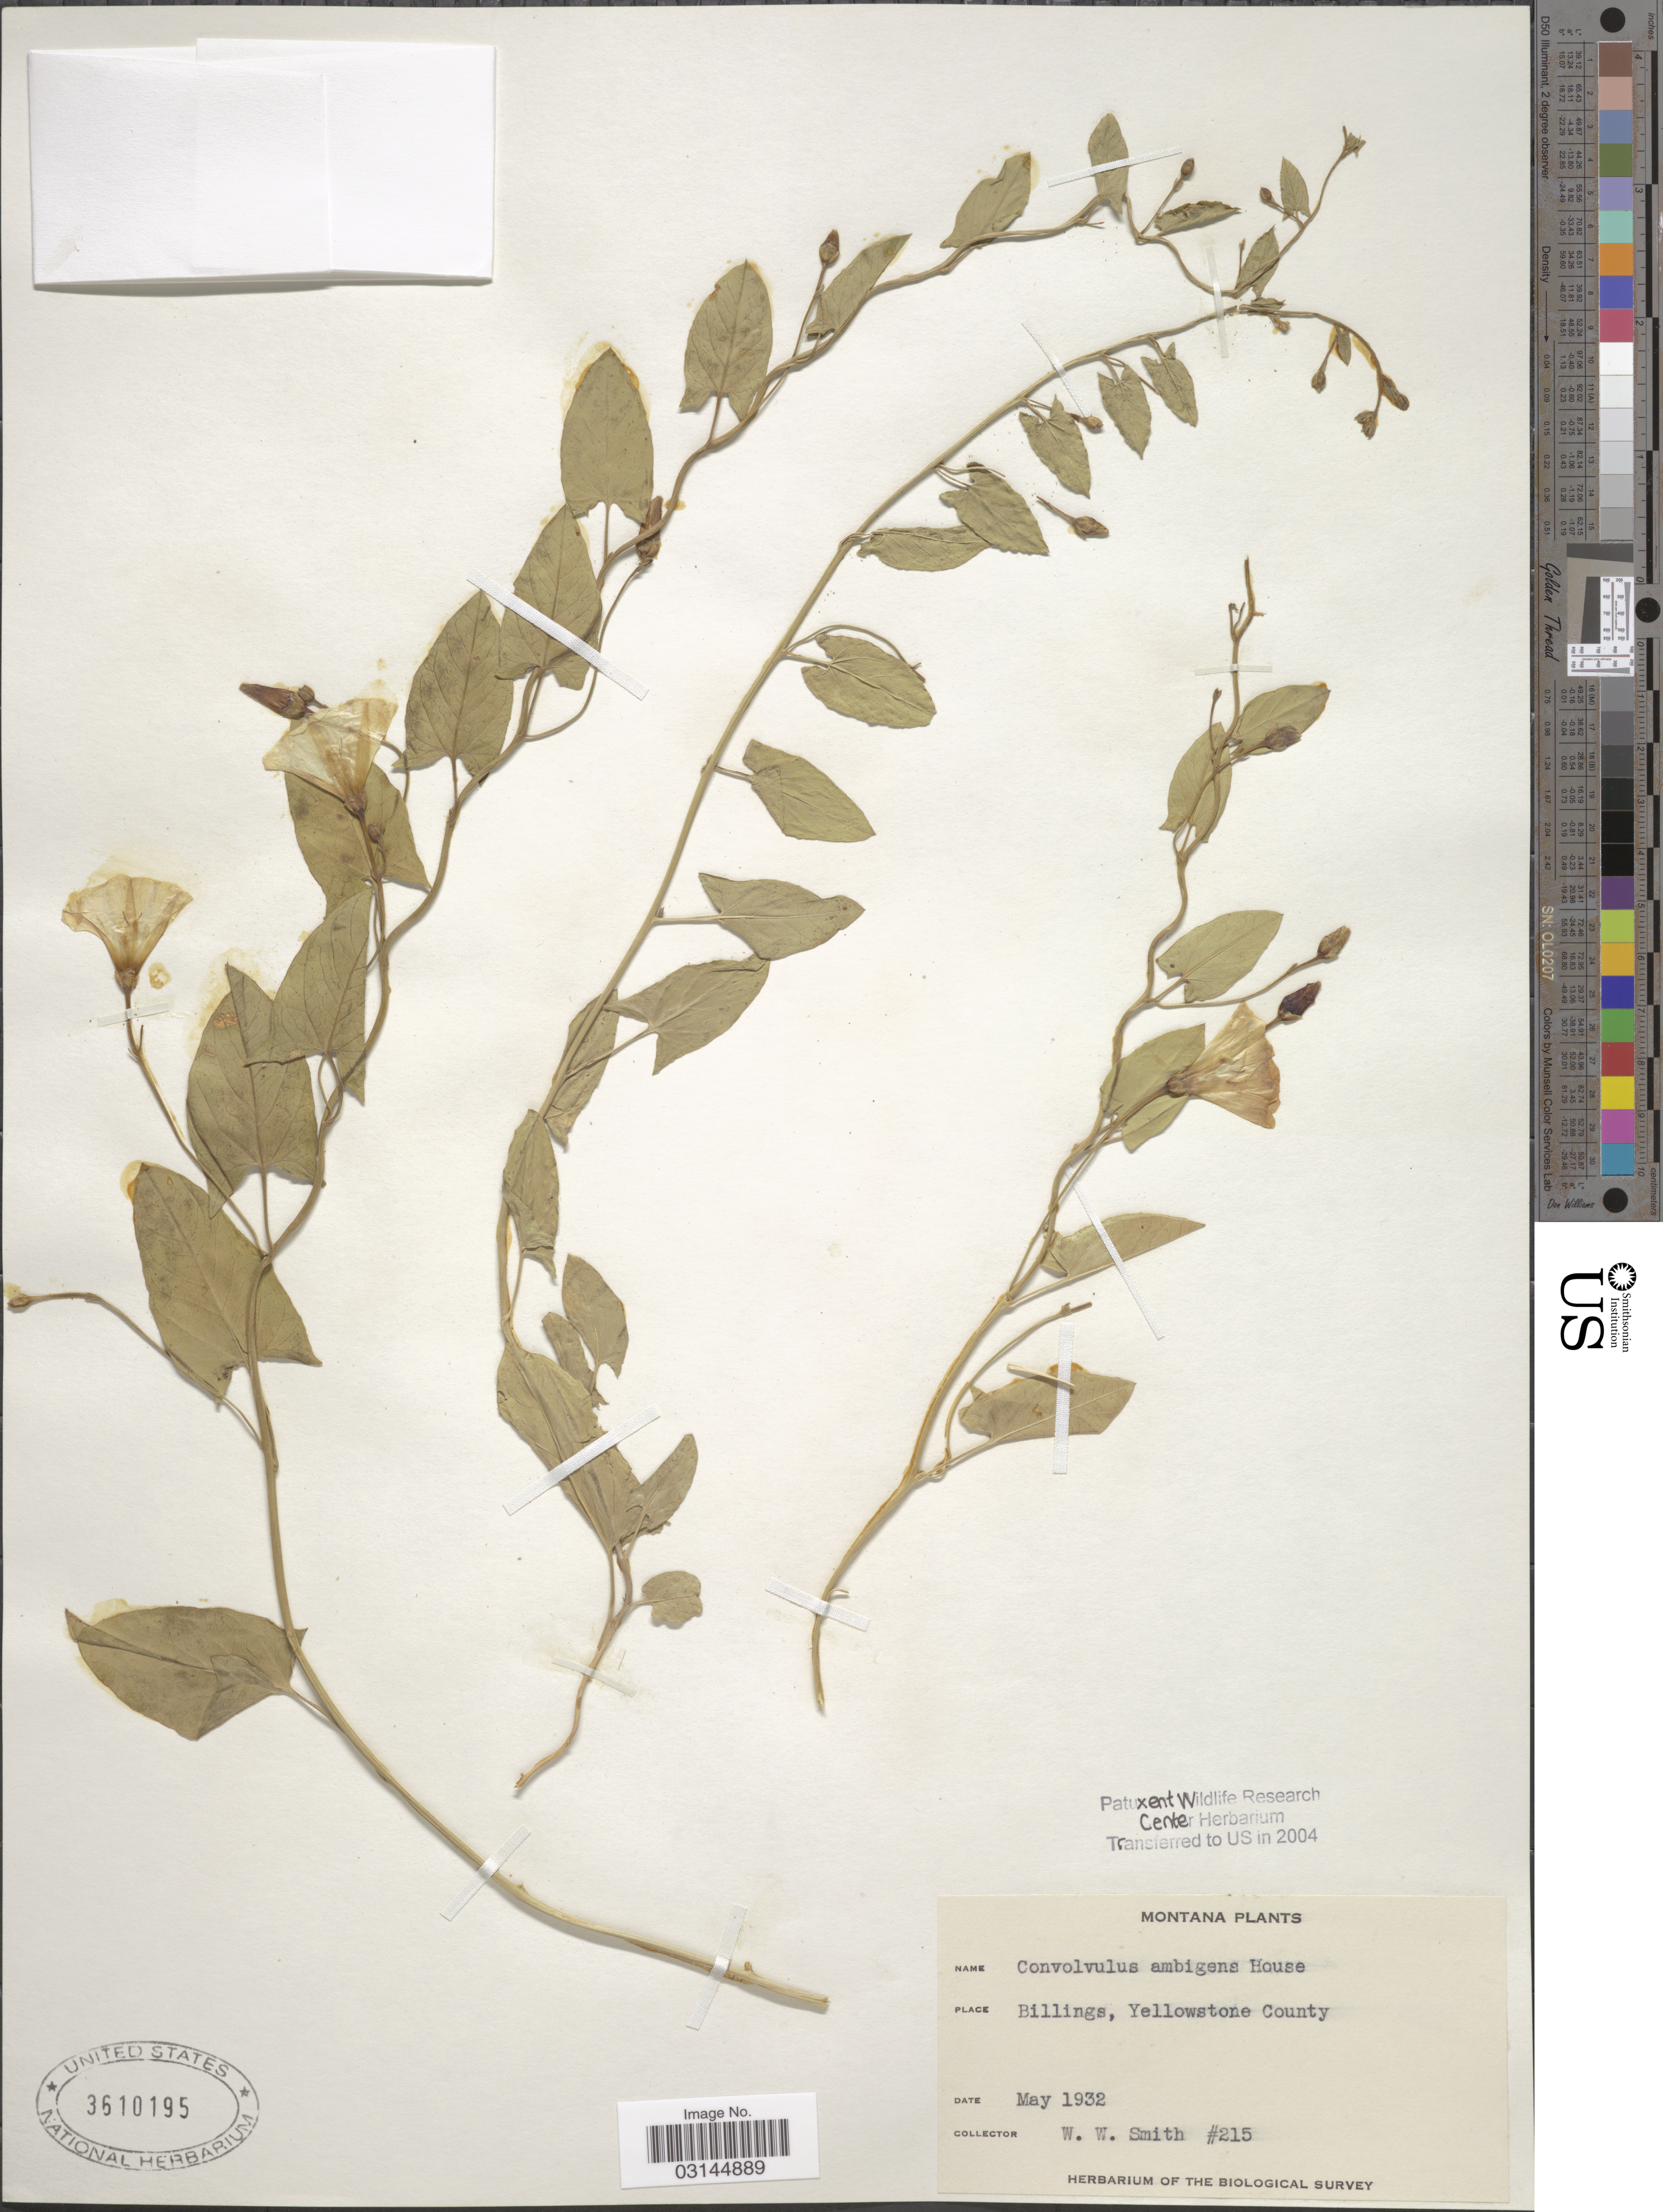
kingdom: Plantae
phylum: Tracheophyta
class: Magnoliopsida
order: Solanales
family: Convolvulaceae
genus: Convolvulus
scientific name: Convolvulus ambigens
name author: House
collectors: W. W. Smith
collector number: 215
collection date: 1932-05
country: United States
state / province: Montana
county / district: Yellowstone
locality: Billings.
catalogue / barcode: US 3610195